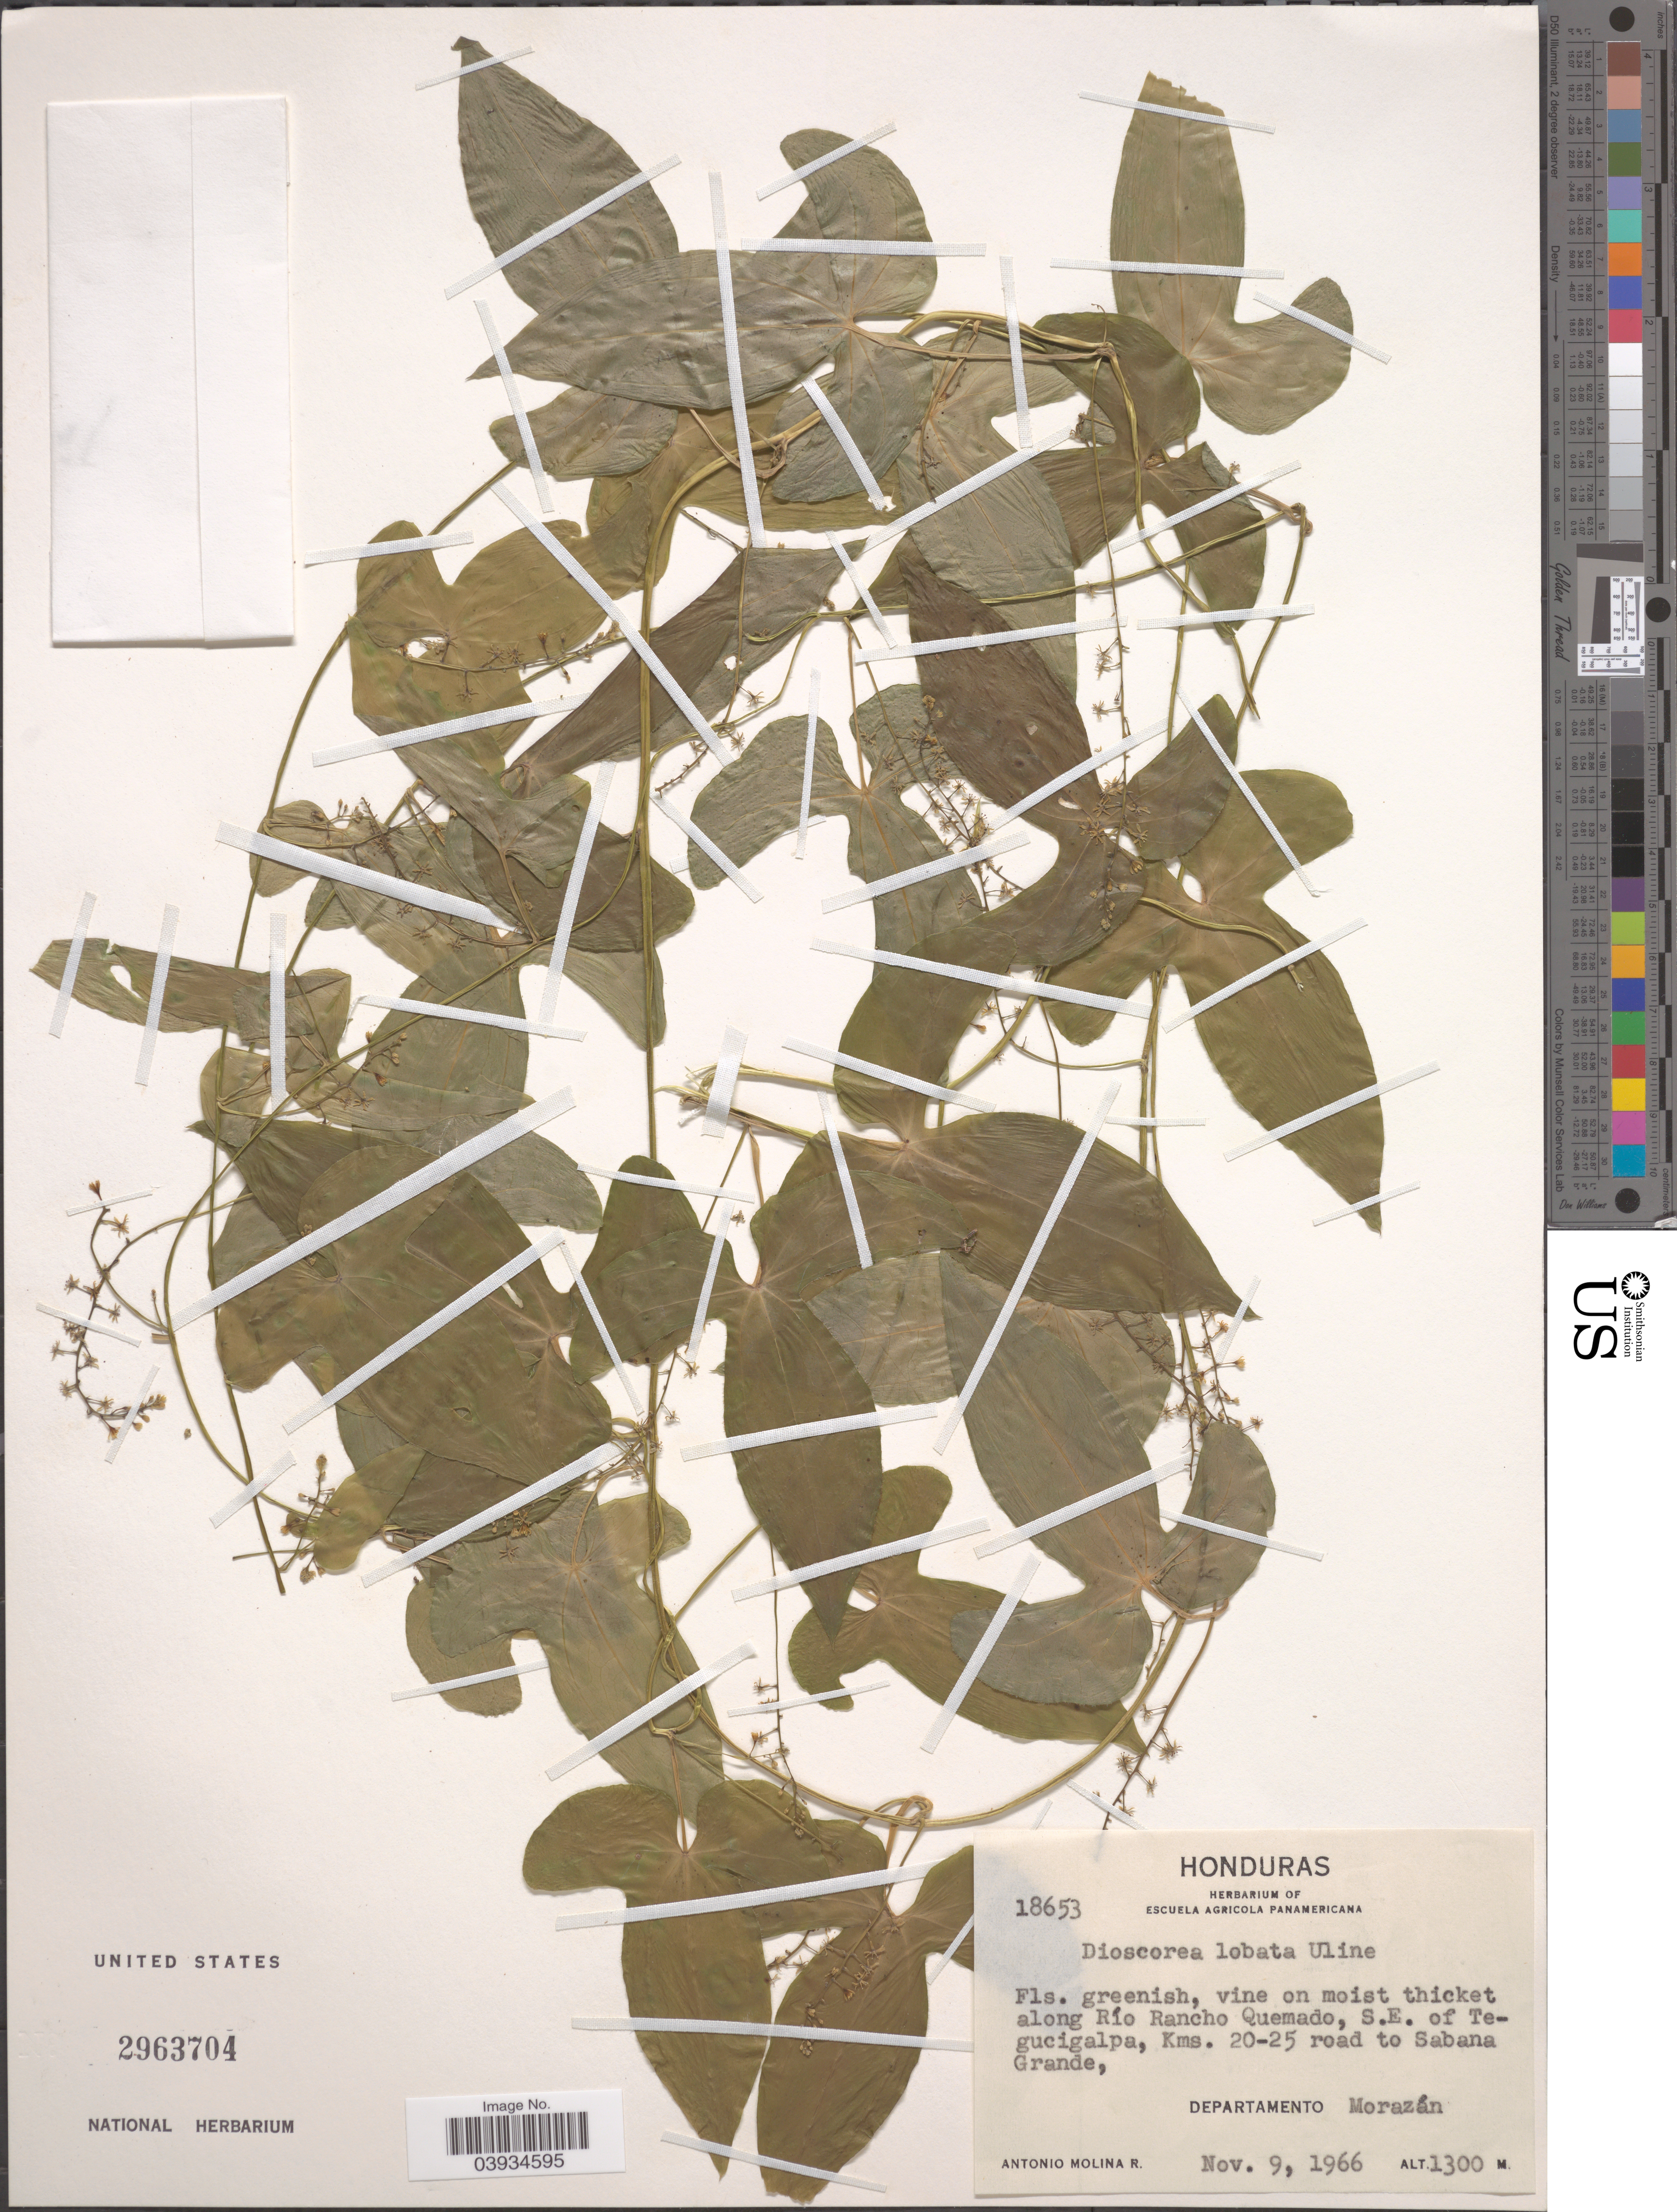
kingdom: Plantae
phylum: Tracheophyta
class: Liliopsida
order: Dioscoreales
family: Dioscoreaceae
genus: Dioscorea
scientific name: Dioscorea lobata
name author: Uline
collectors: A. Molina R.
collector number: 18653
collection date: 1966-11-09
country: Honduras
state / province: Fco. Morazán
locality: Along Río Rancho Quemado, S.E. of Tegucigalpa, Kms. 20-25 road to Sabana Grande, Departamento Morazán.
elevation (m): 1300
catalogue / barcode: US 2963704